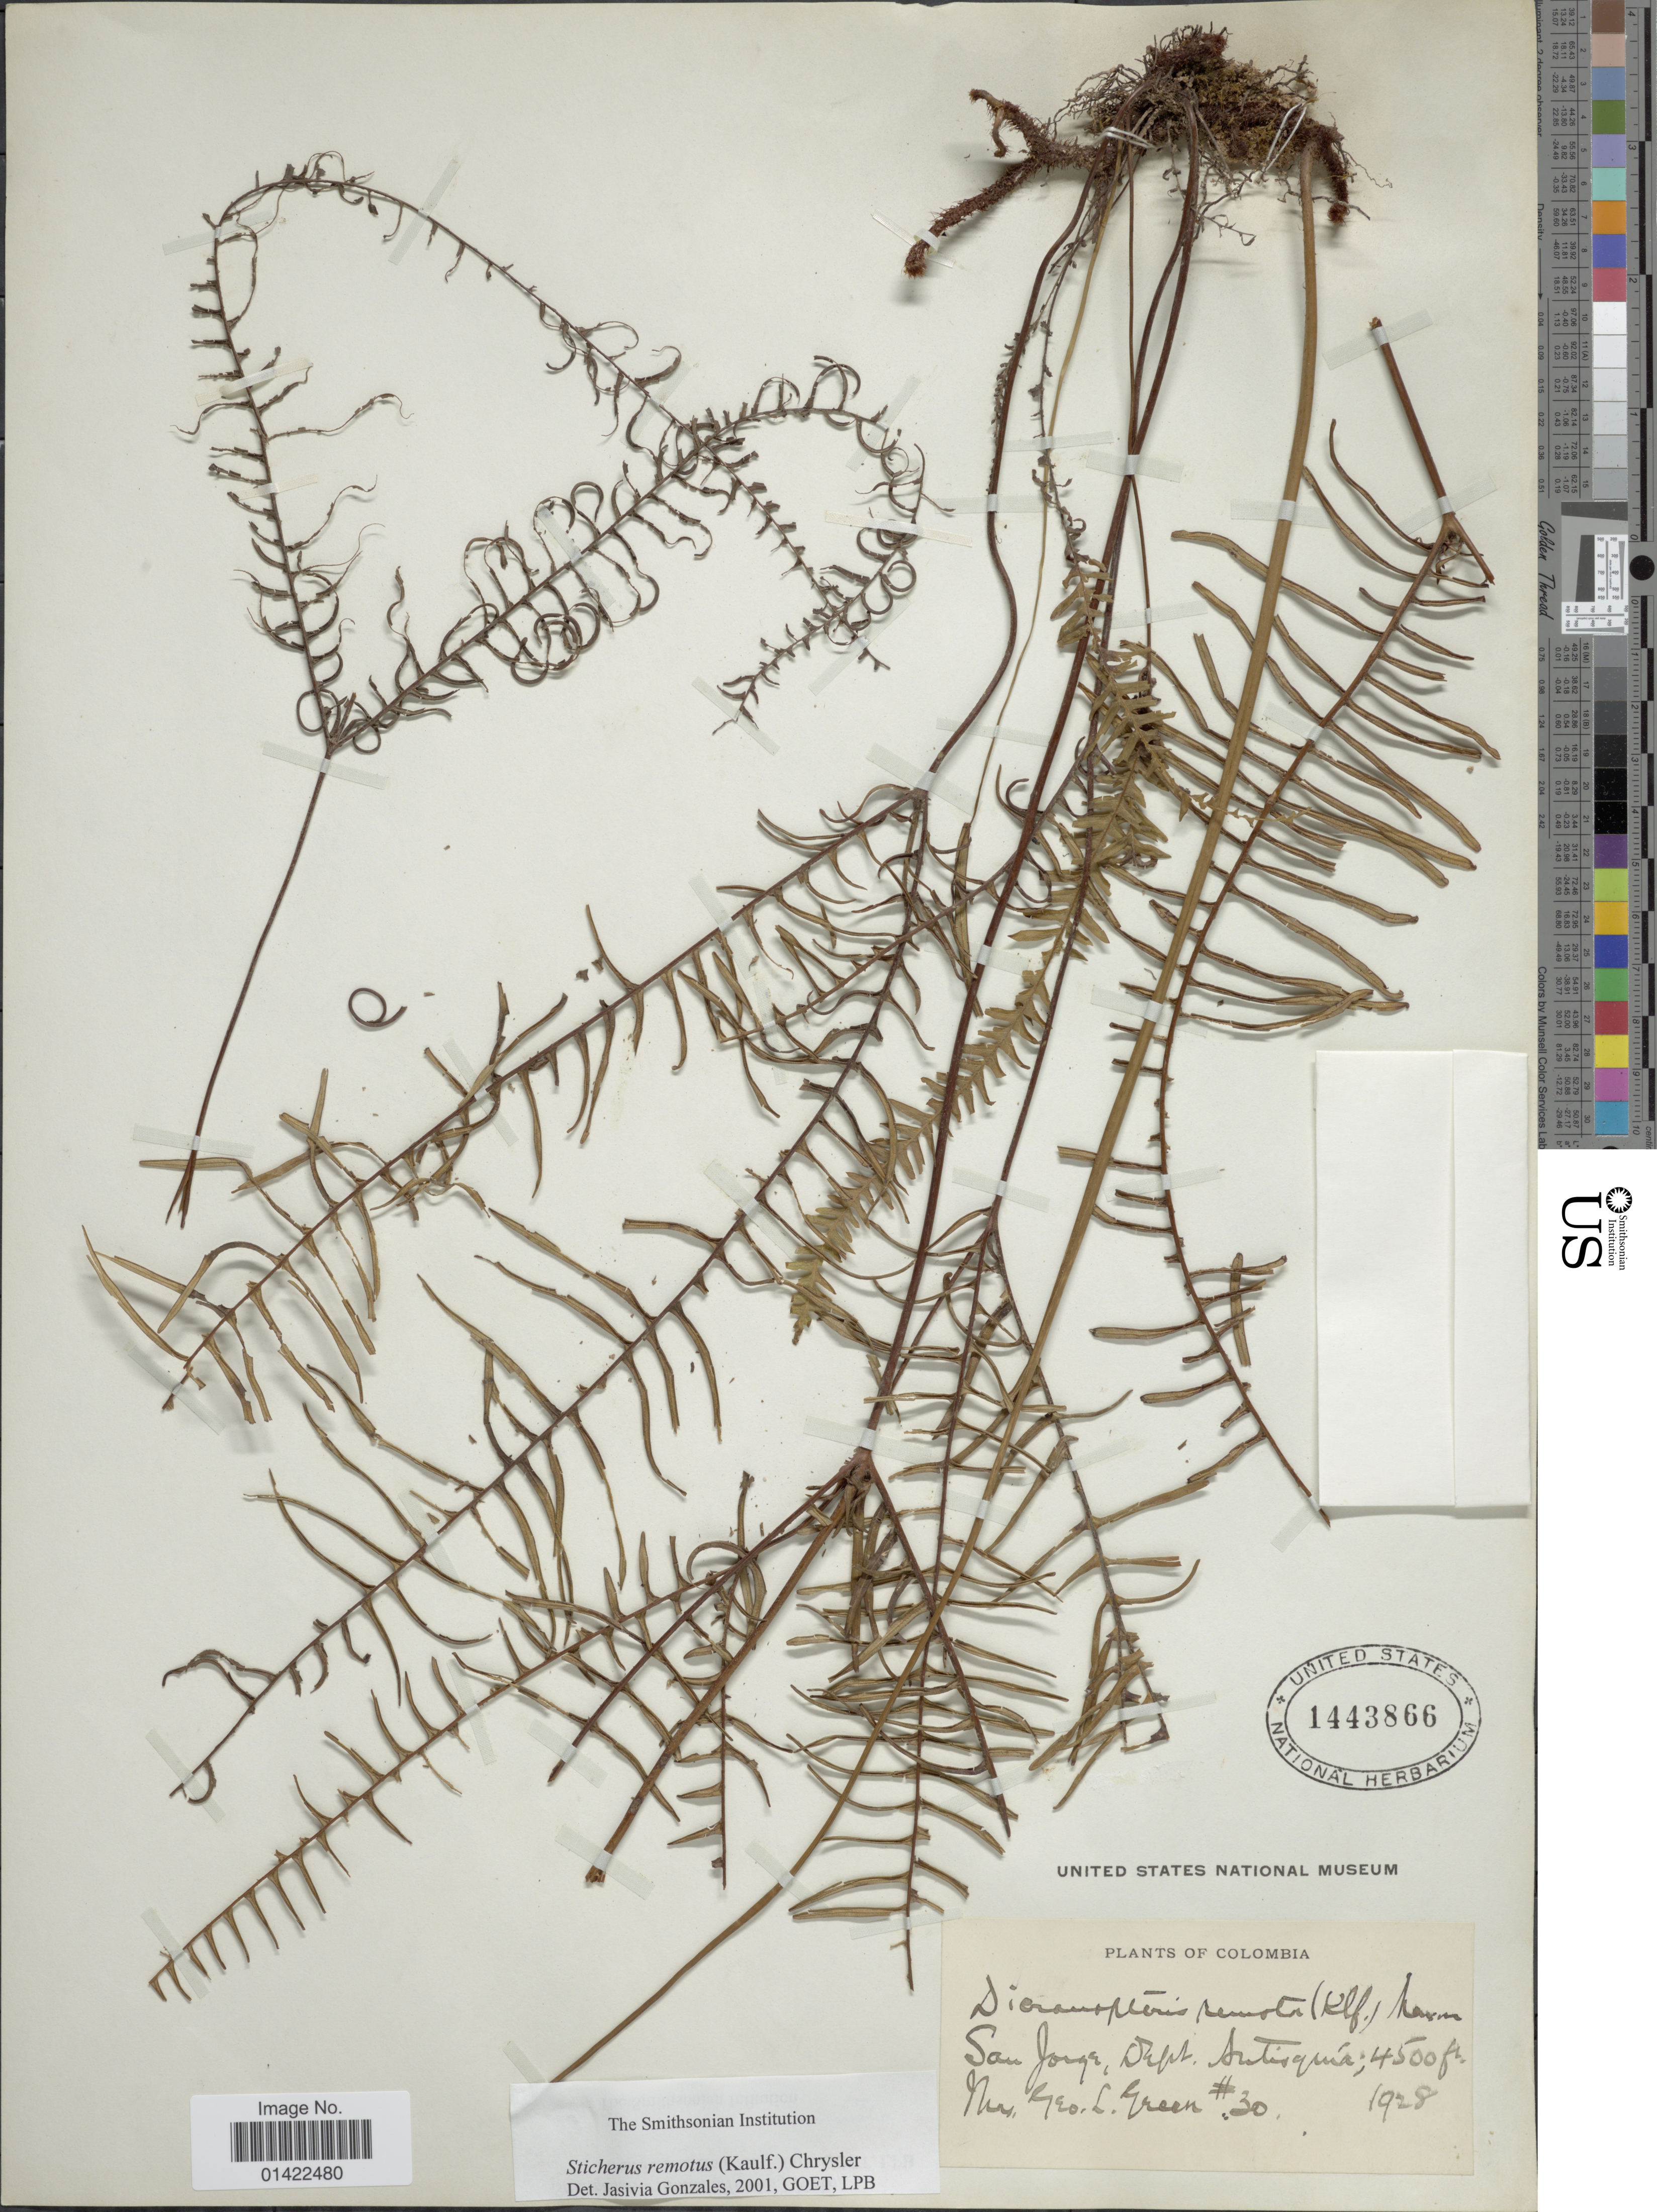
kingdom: Plantae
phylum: Tracheophyta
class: Polypodiopsida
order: Gleicheniales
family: Gleicheniaceae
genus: Sticherus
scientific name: Sticherus remotus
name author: (Kaulf.) Chrysler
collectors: G. Green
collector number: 30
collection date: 1928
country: Colombia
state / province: Antioquia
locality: San Jorge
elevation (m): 1372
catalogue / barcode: US 1443866